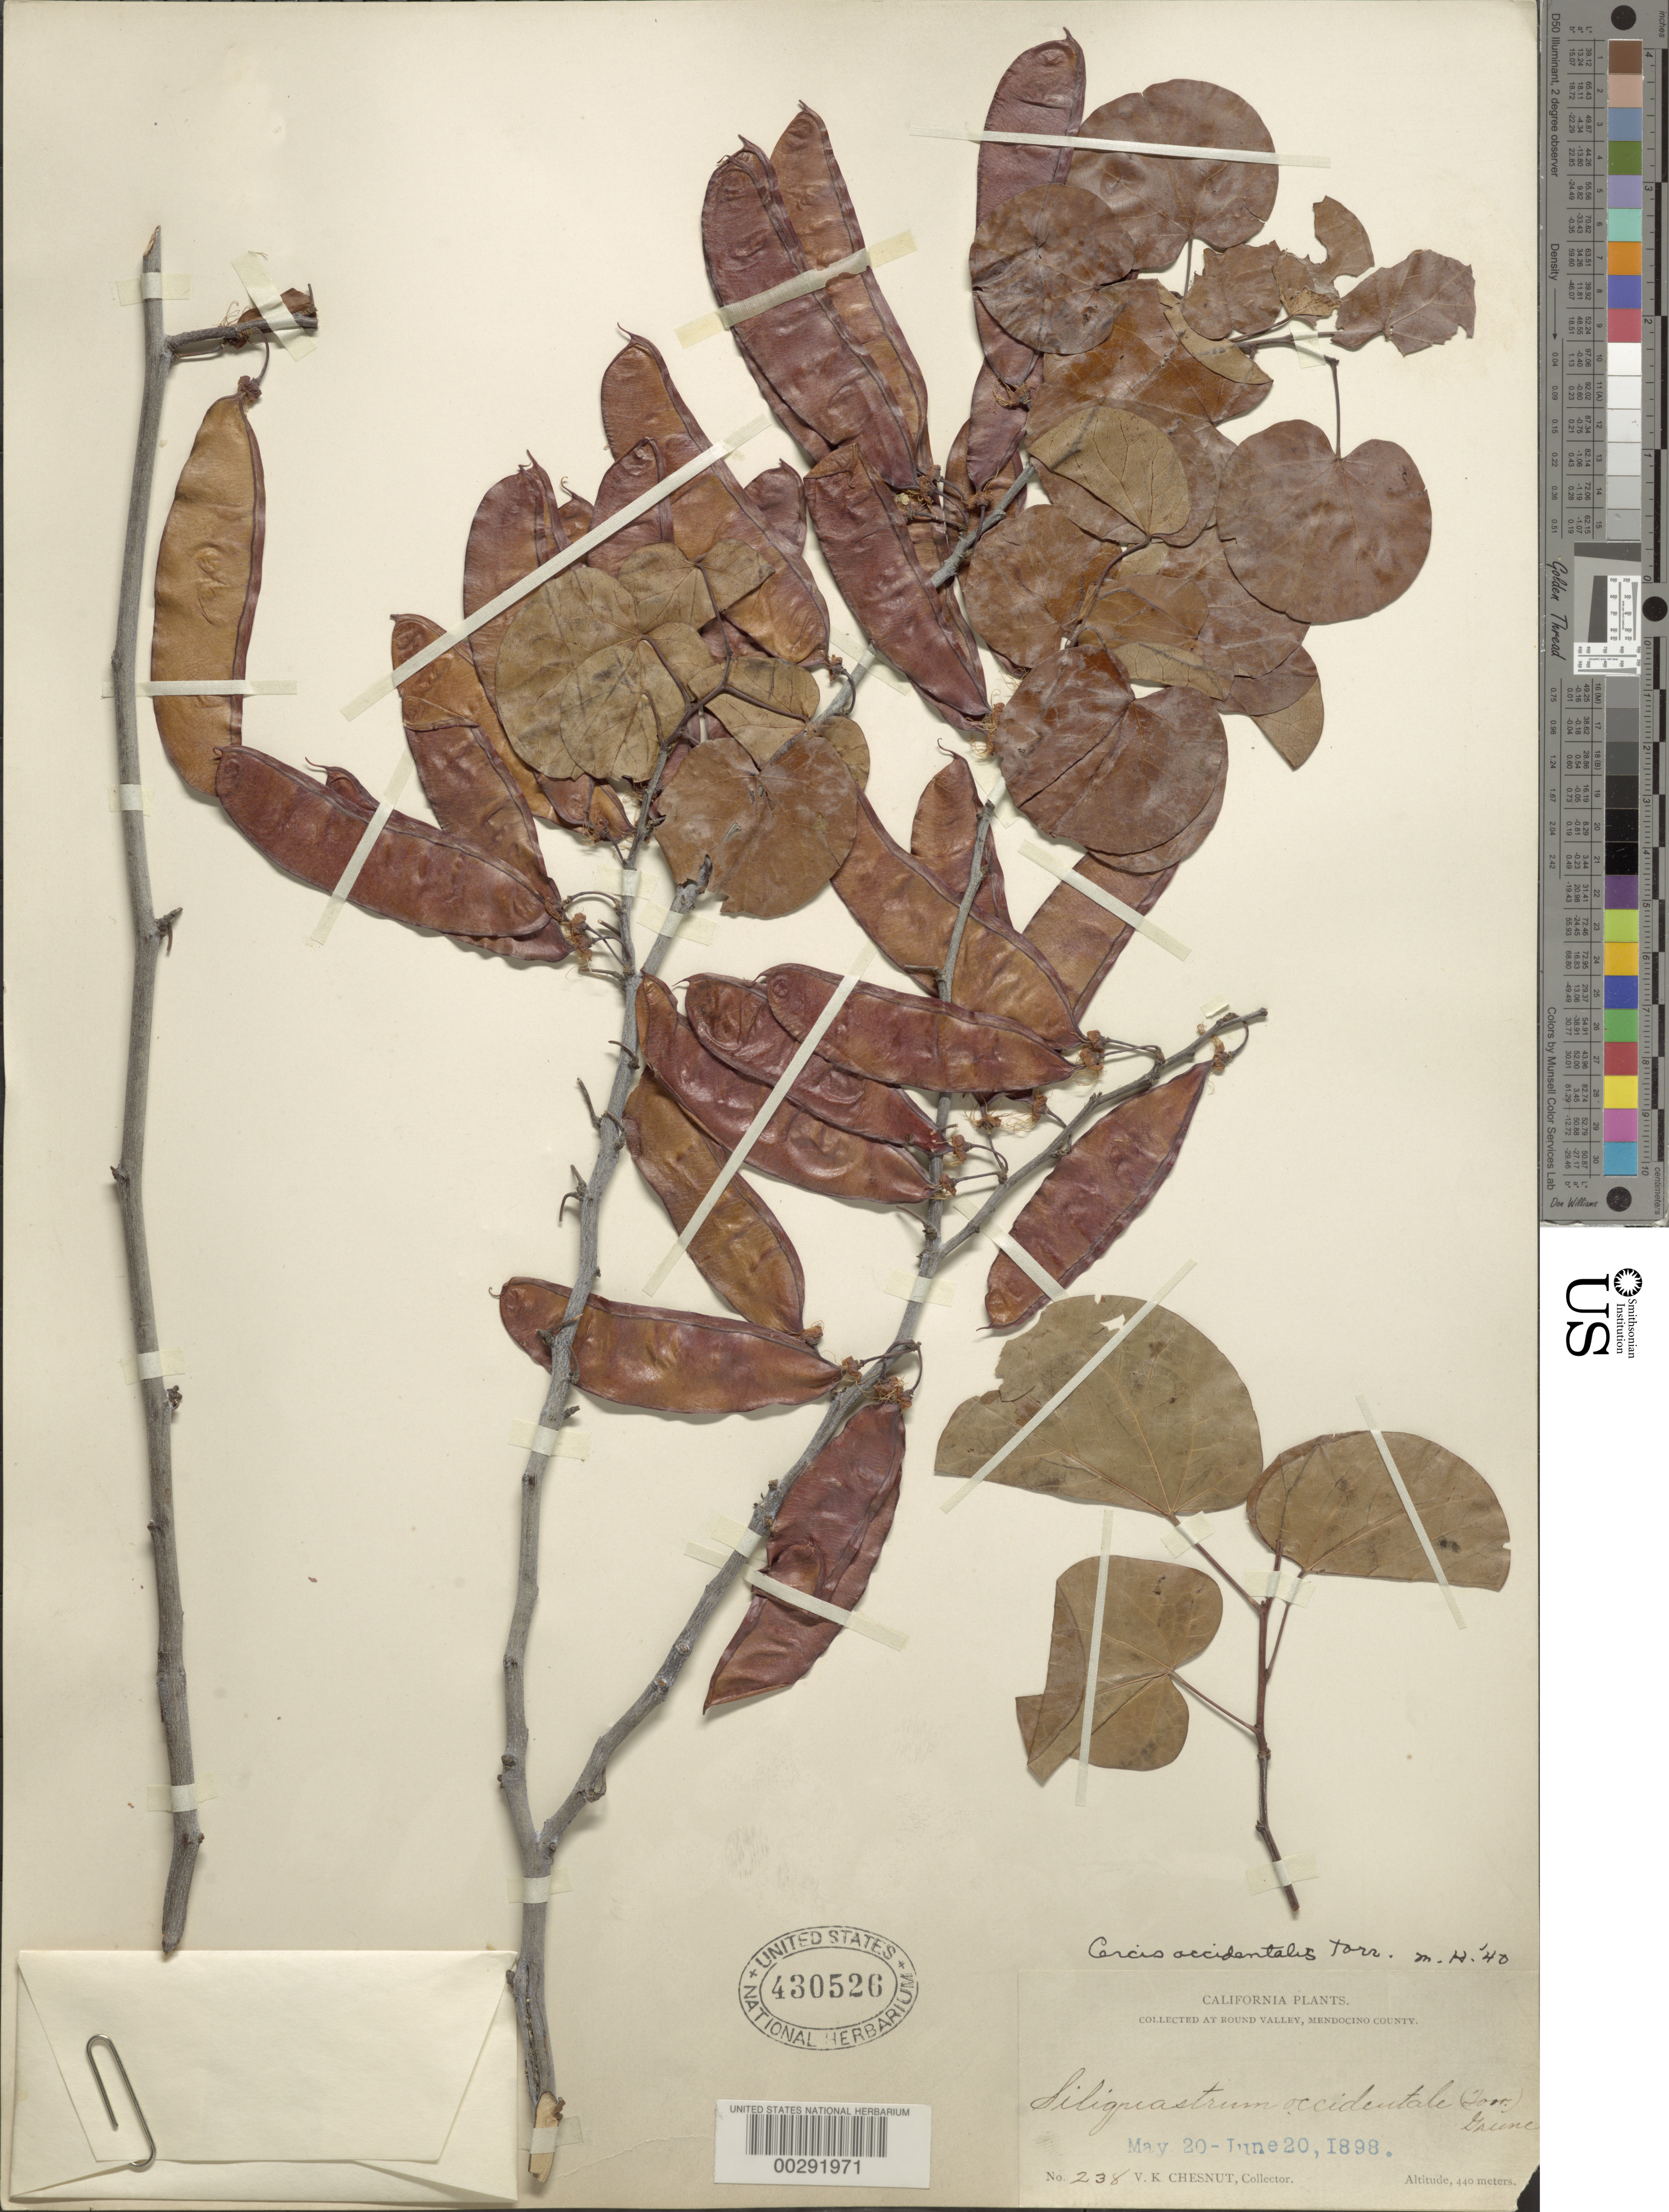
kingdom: Plantae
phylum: Tracheophyta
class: Magnoliopsida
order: Fabales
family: Fabaceae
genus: Cercis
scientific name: Cercis occidentalis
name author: Torr. ex A. Gray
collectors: V. K. Chesnut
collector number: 238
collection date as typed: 20 May 1898 to 20 Jun 1898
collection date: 1898-05-20/1898-06-20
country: United States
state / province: California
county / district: Mendocino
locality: Round valley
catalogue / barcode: US 430526